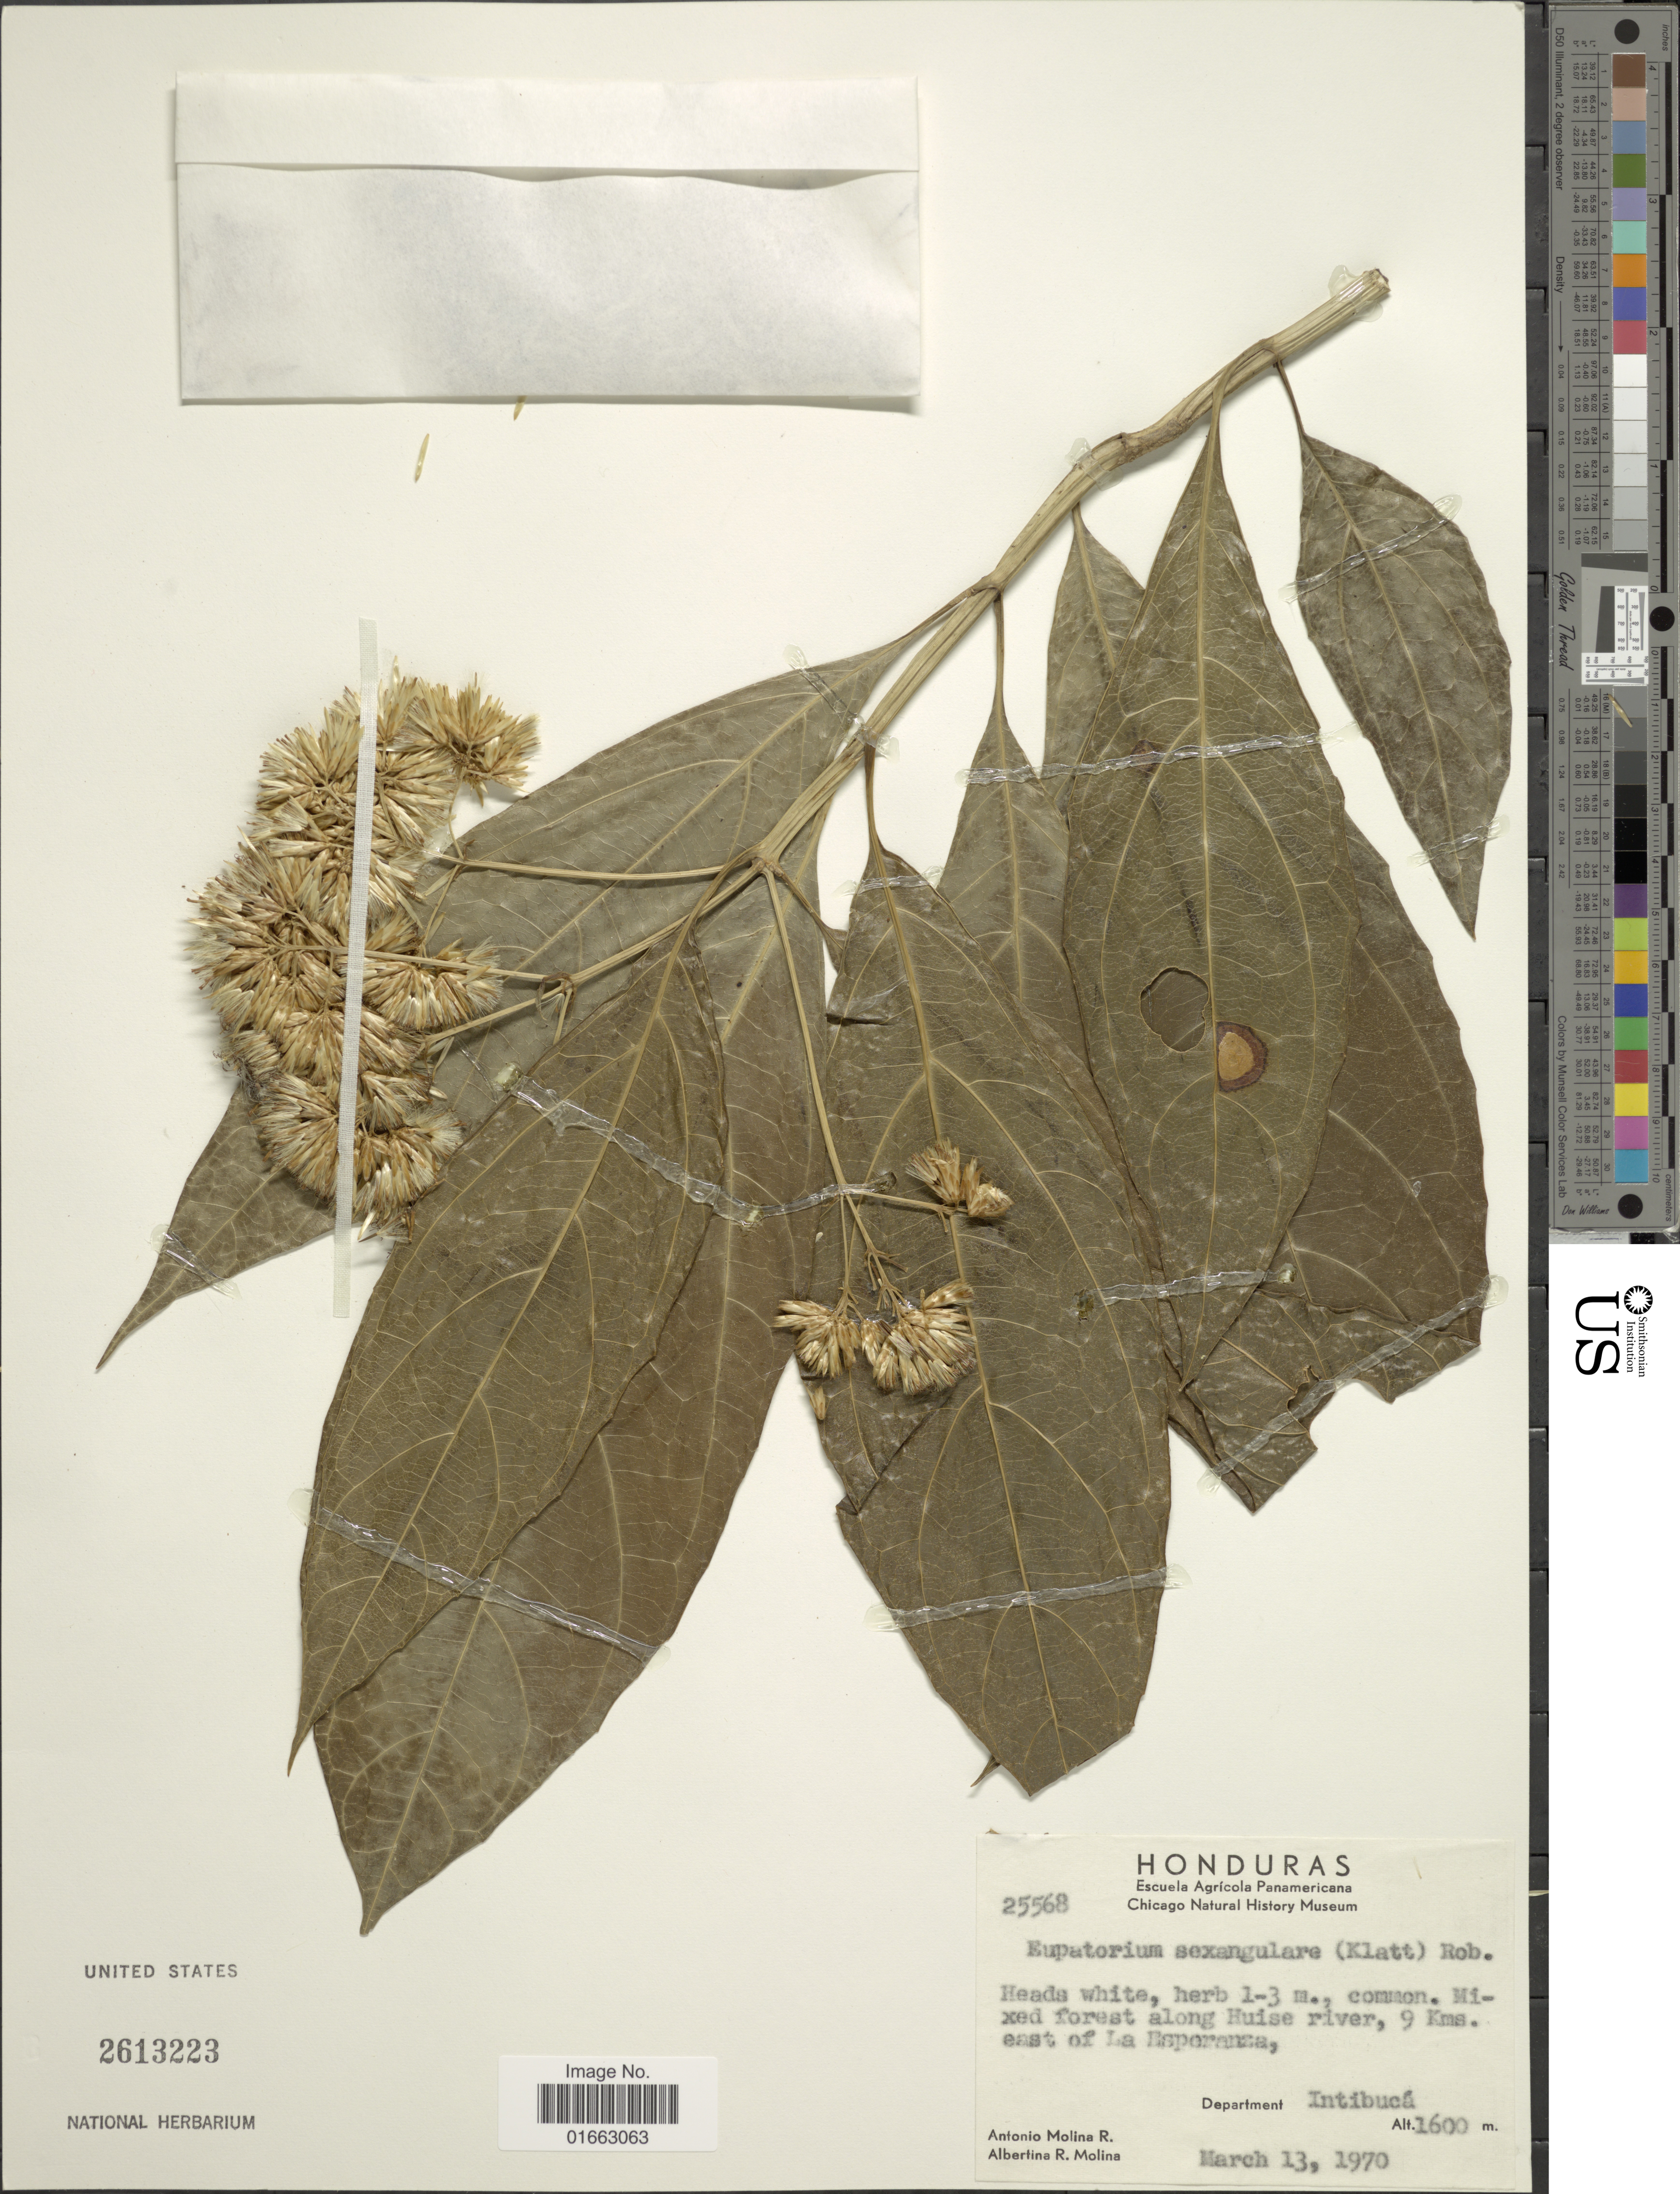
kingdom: Plantae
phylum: Tracheophyta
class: Magnoliopsida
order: Asterales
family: Asteraceae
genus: Critonia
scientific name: Critonia sexangularis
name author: (Klatt) R.M. King & H. Rob.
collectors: A. Molina R. & A. R. Molina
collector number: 25568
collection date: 1970-03-13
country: Honduras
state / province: Intibuca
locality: Mixed forest along Huise river, 9 kms. east of La Esperanza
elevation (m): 1600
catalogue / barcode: US 2613223